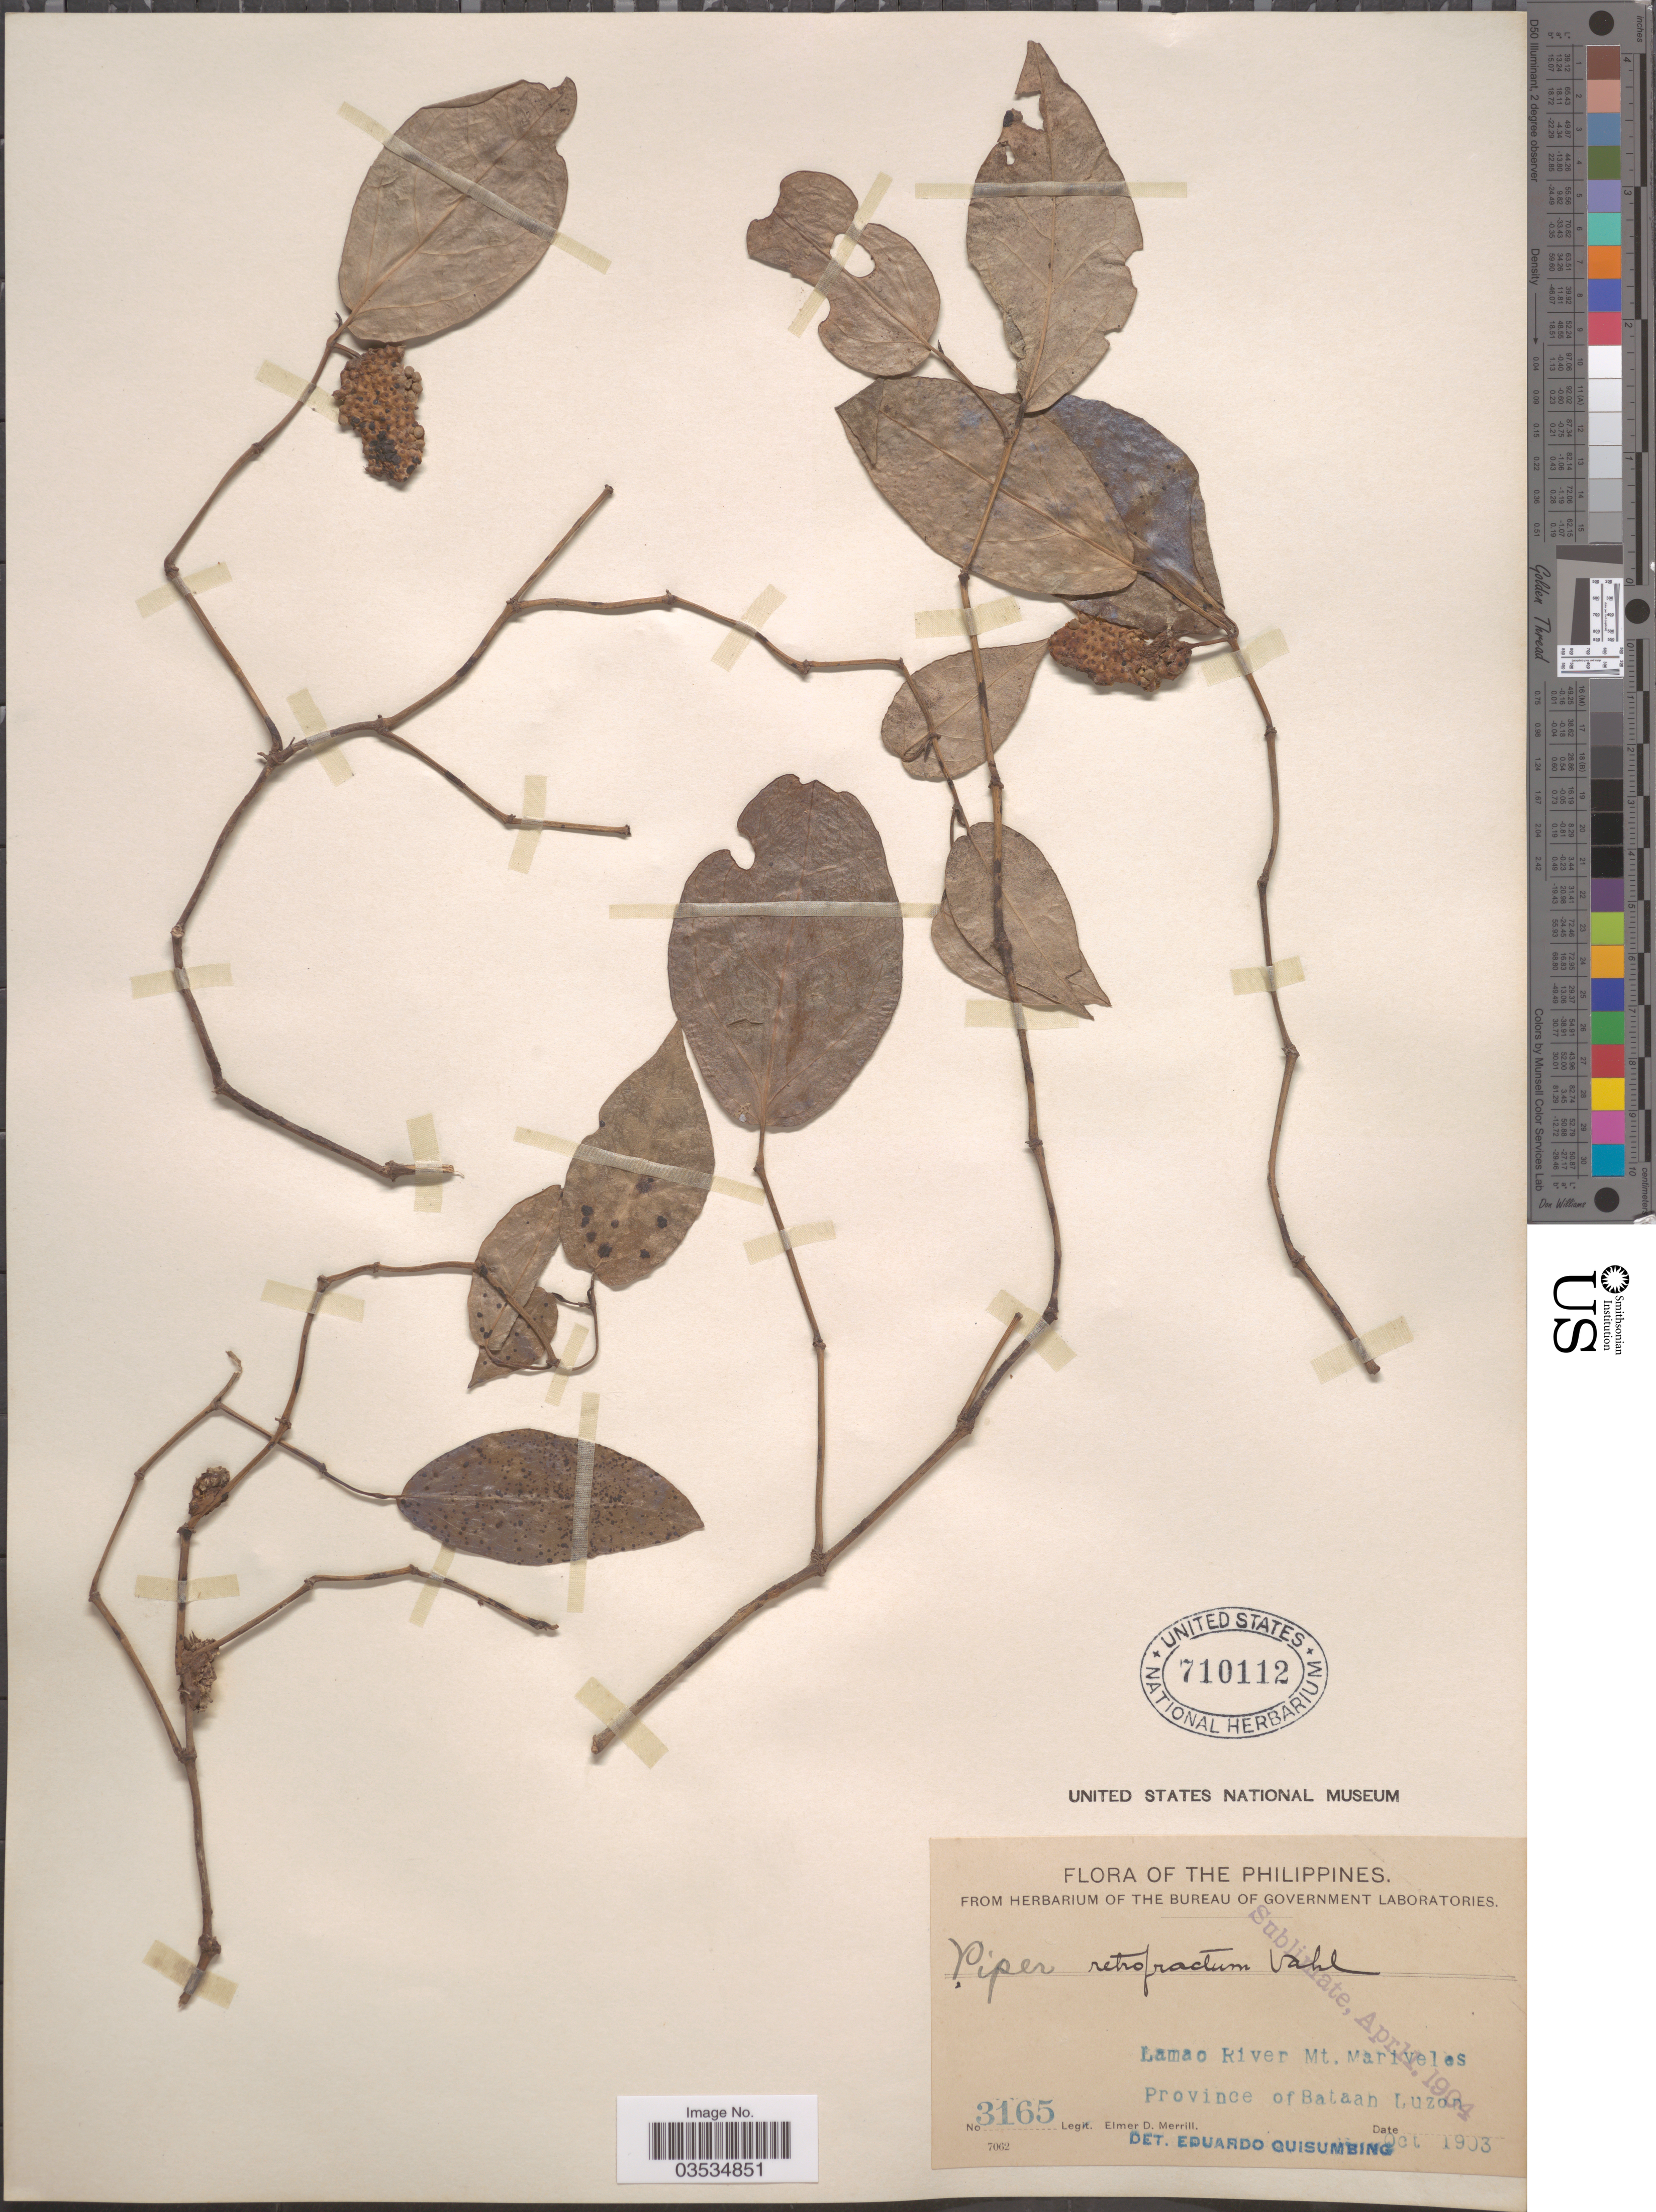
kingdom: Plantae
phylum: Tracheophyta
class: Magnoliopsida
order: Piperales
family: Piperaceae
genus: Piper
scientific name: Piper retrofractum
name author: Vahl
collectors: E. D. Merrill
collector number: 3165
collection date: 1903-10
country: Philippines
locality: Lamao River Mt. Mariveles. Province of Bataan Luzon.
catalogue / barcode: US 710112